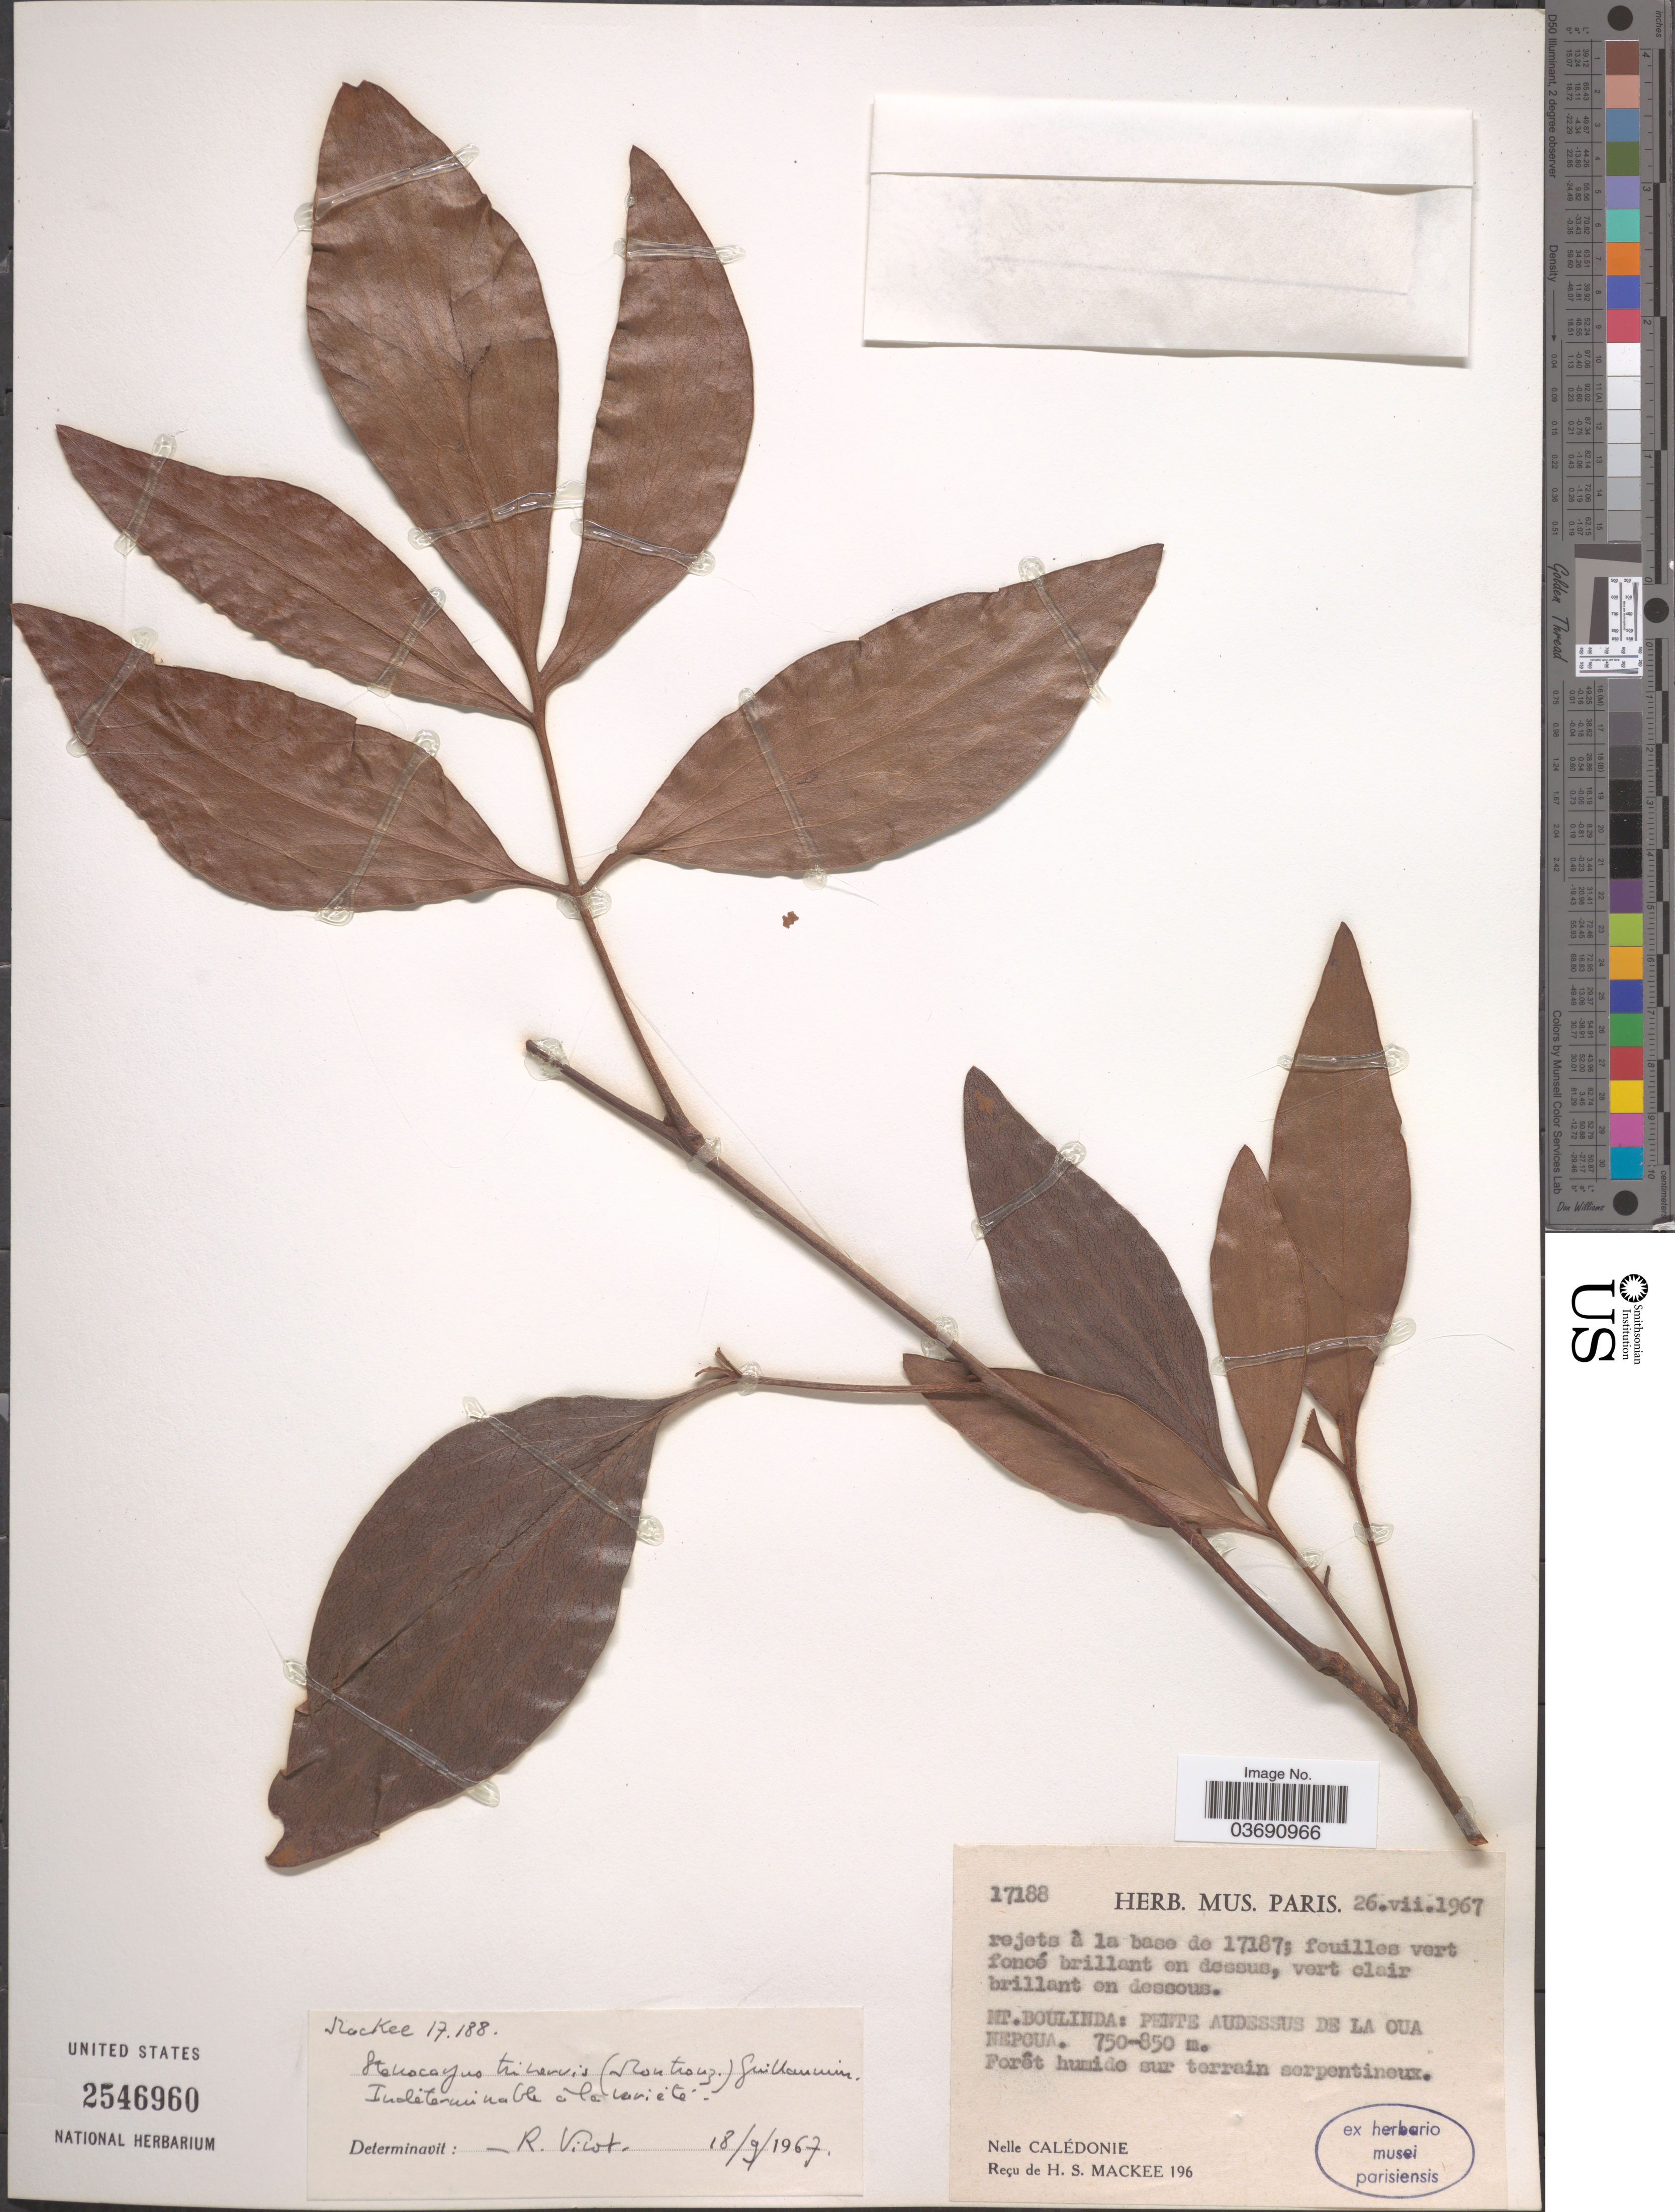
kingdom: Plantae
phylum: Tracheophyta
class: Magnoliopsida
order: Proteales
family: Proteaceae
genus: Stenocarpus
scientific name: Stenocarpus trinervis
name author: (Montrouz.) Guillaumin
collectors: H. Mackee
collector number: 17188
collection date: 1967-07-26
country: New Caledonia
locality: Mt. Boulinda: Pente Audessus de La Oua Nepoua. Nelle Calédonie.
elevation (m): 750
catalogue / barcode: US 2546960